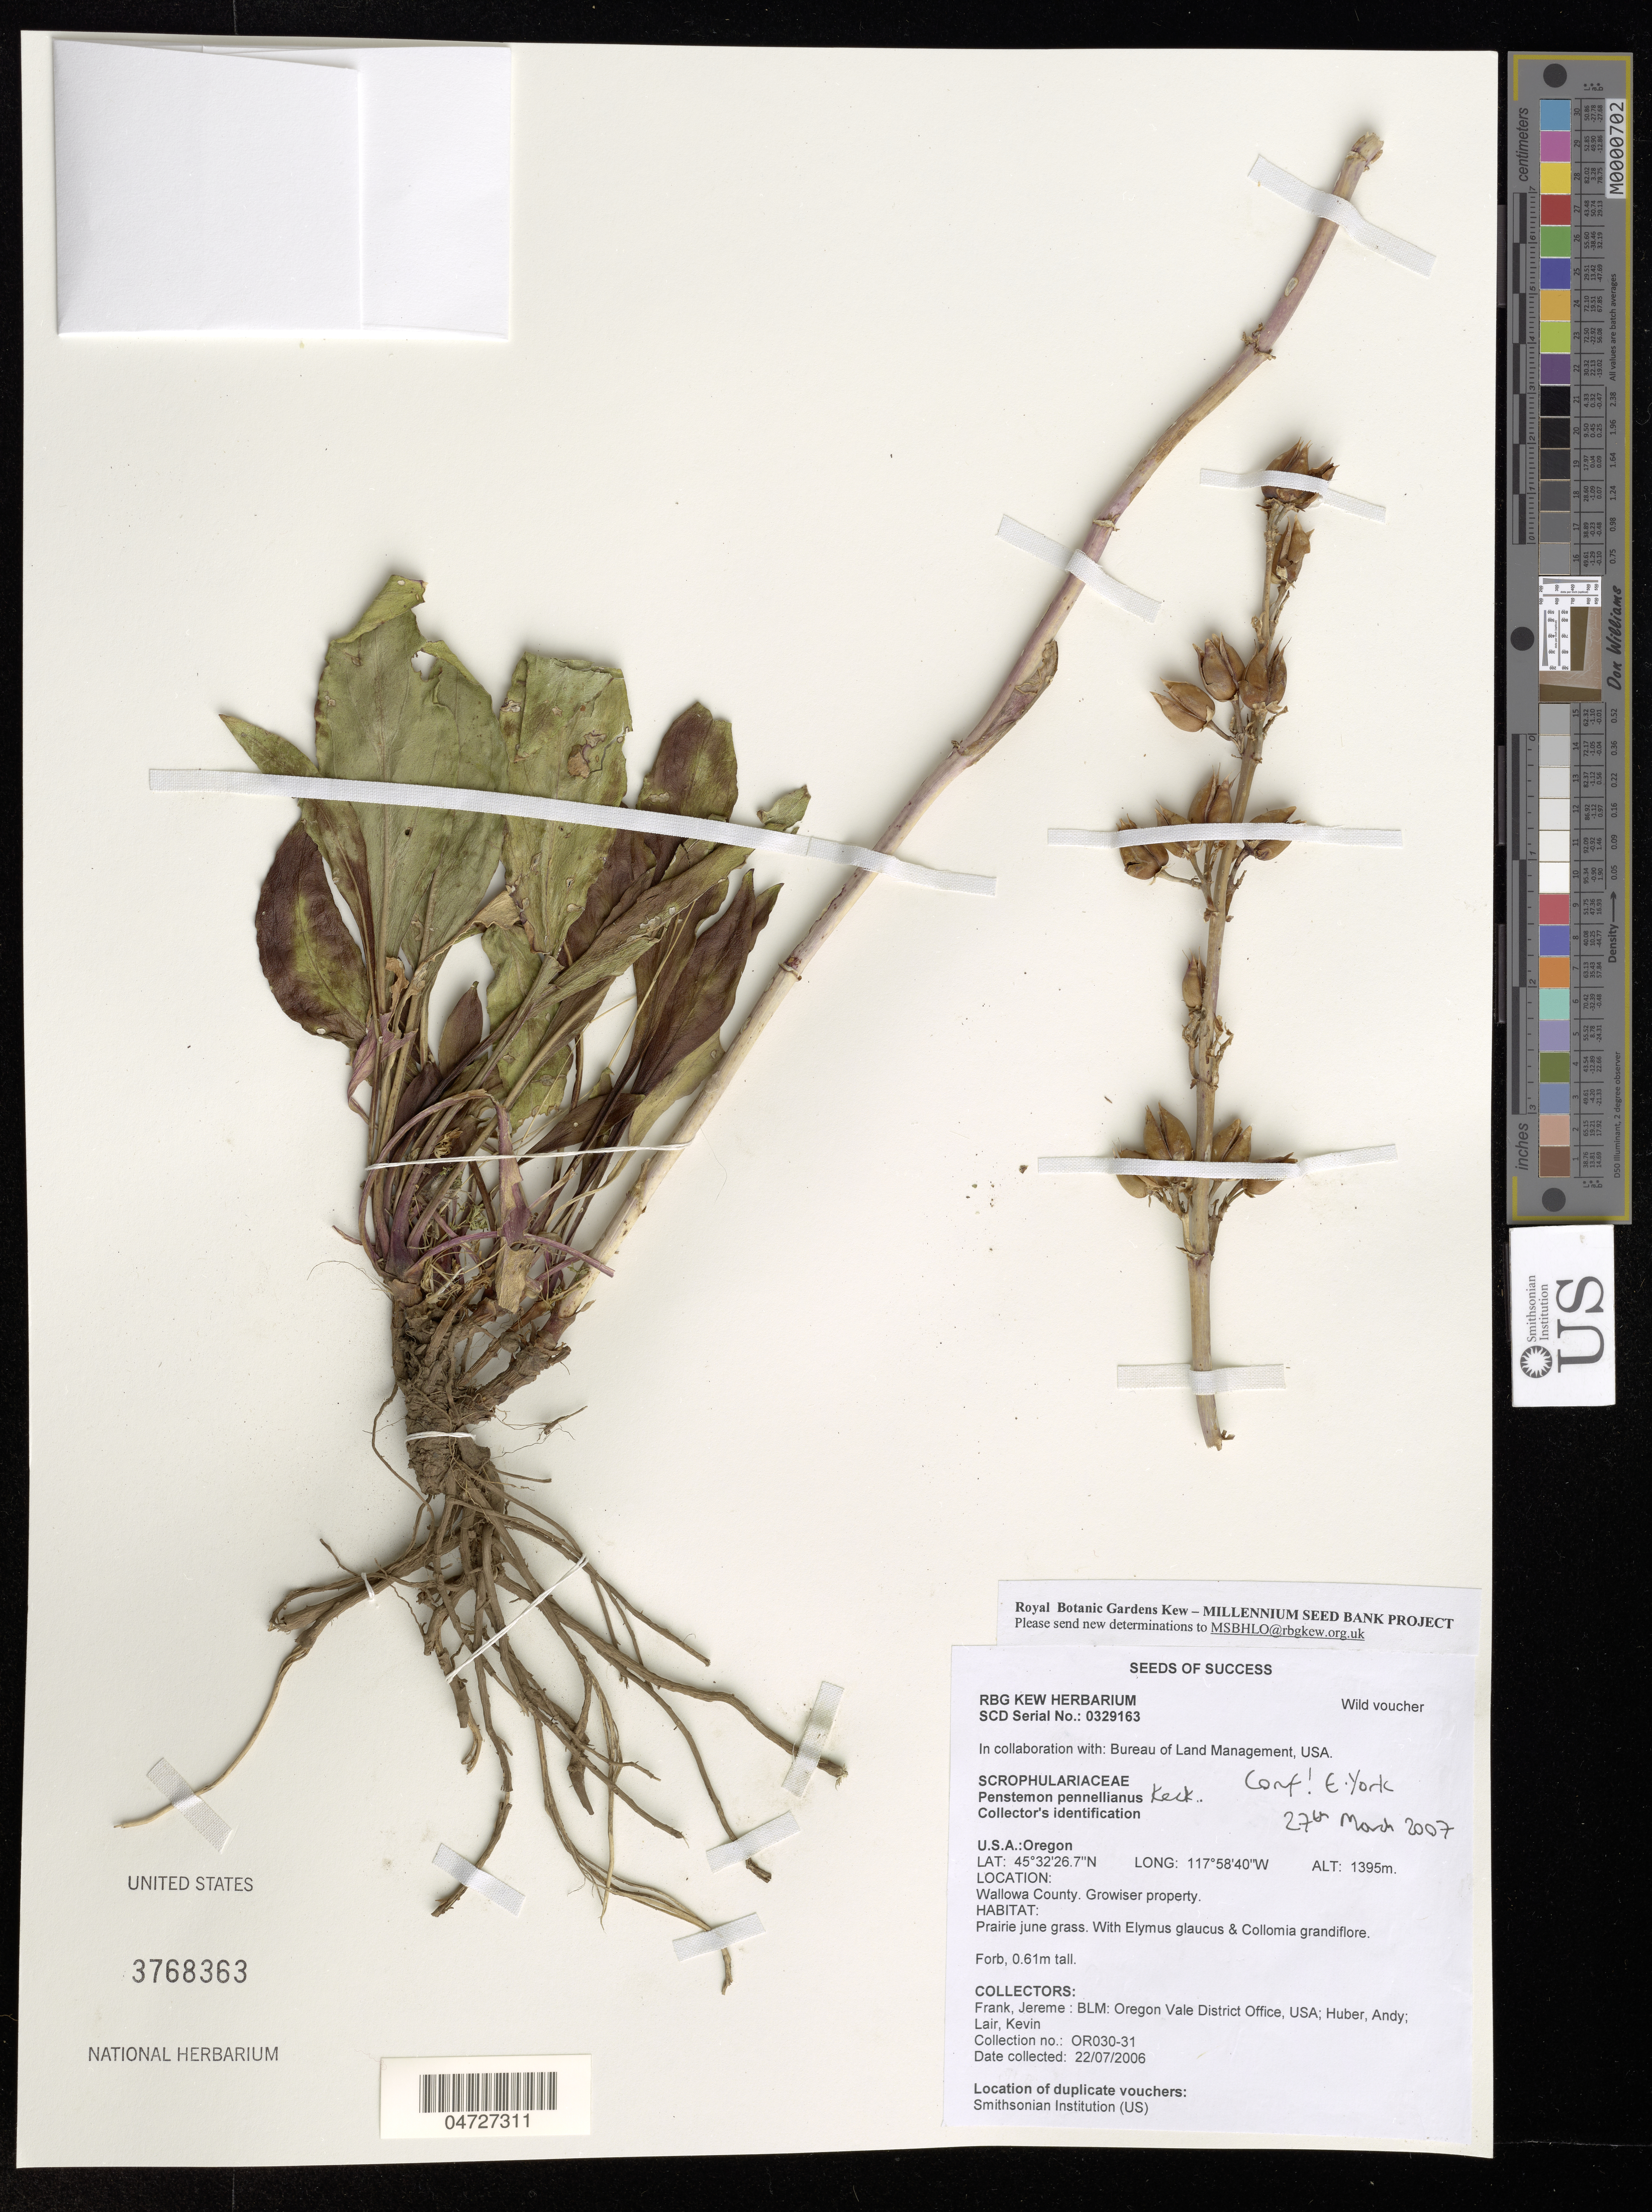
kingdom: Plantae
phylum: Tracheophyta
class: Magnoliopsida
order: Lamiales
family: Plantaginaceae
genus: Penstemon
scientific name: Penstemon pennellianus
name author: D.D. Keck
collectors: J. Frank, A. Huber & K. Lair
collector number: OR030-31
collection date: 2006-07-22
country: United States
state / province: Oregon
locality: Wallowa County. Growiser property.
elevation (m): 1395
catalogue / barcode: US 3768363